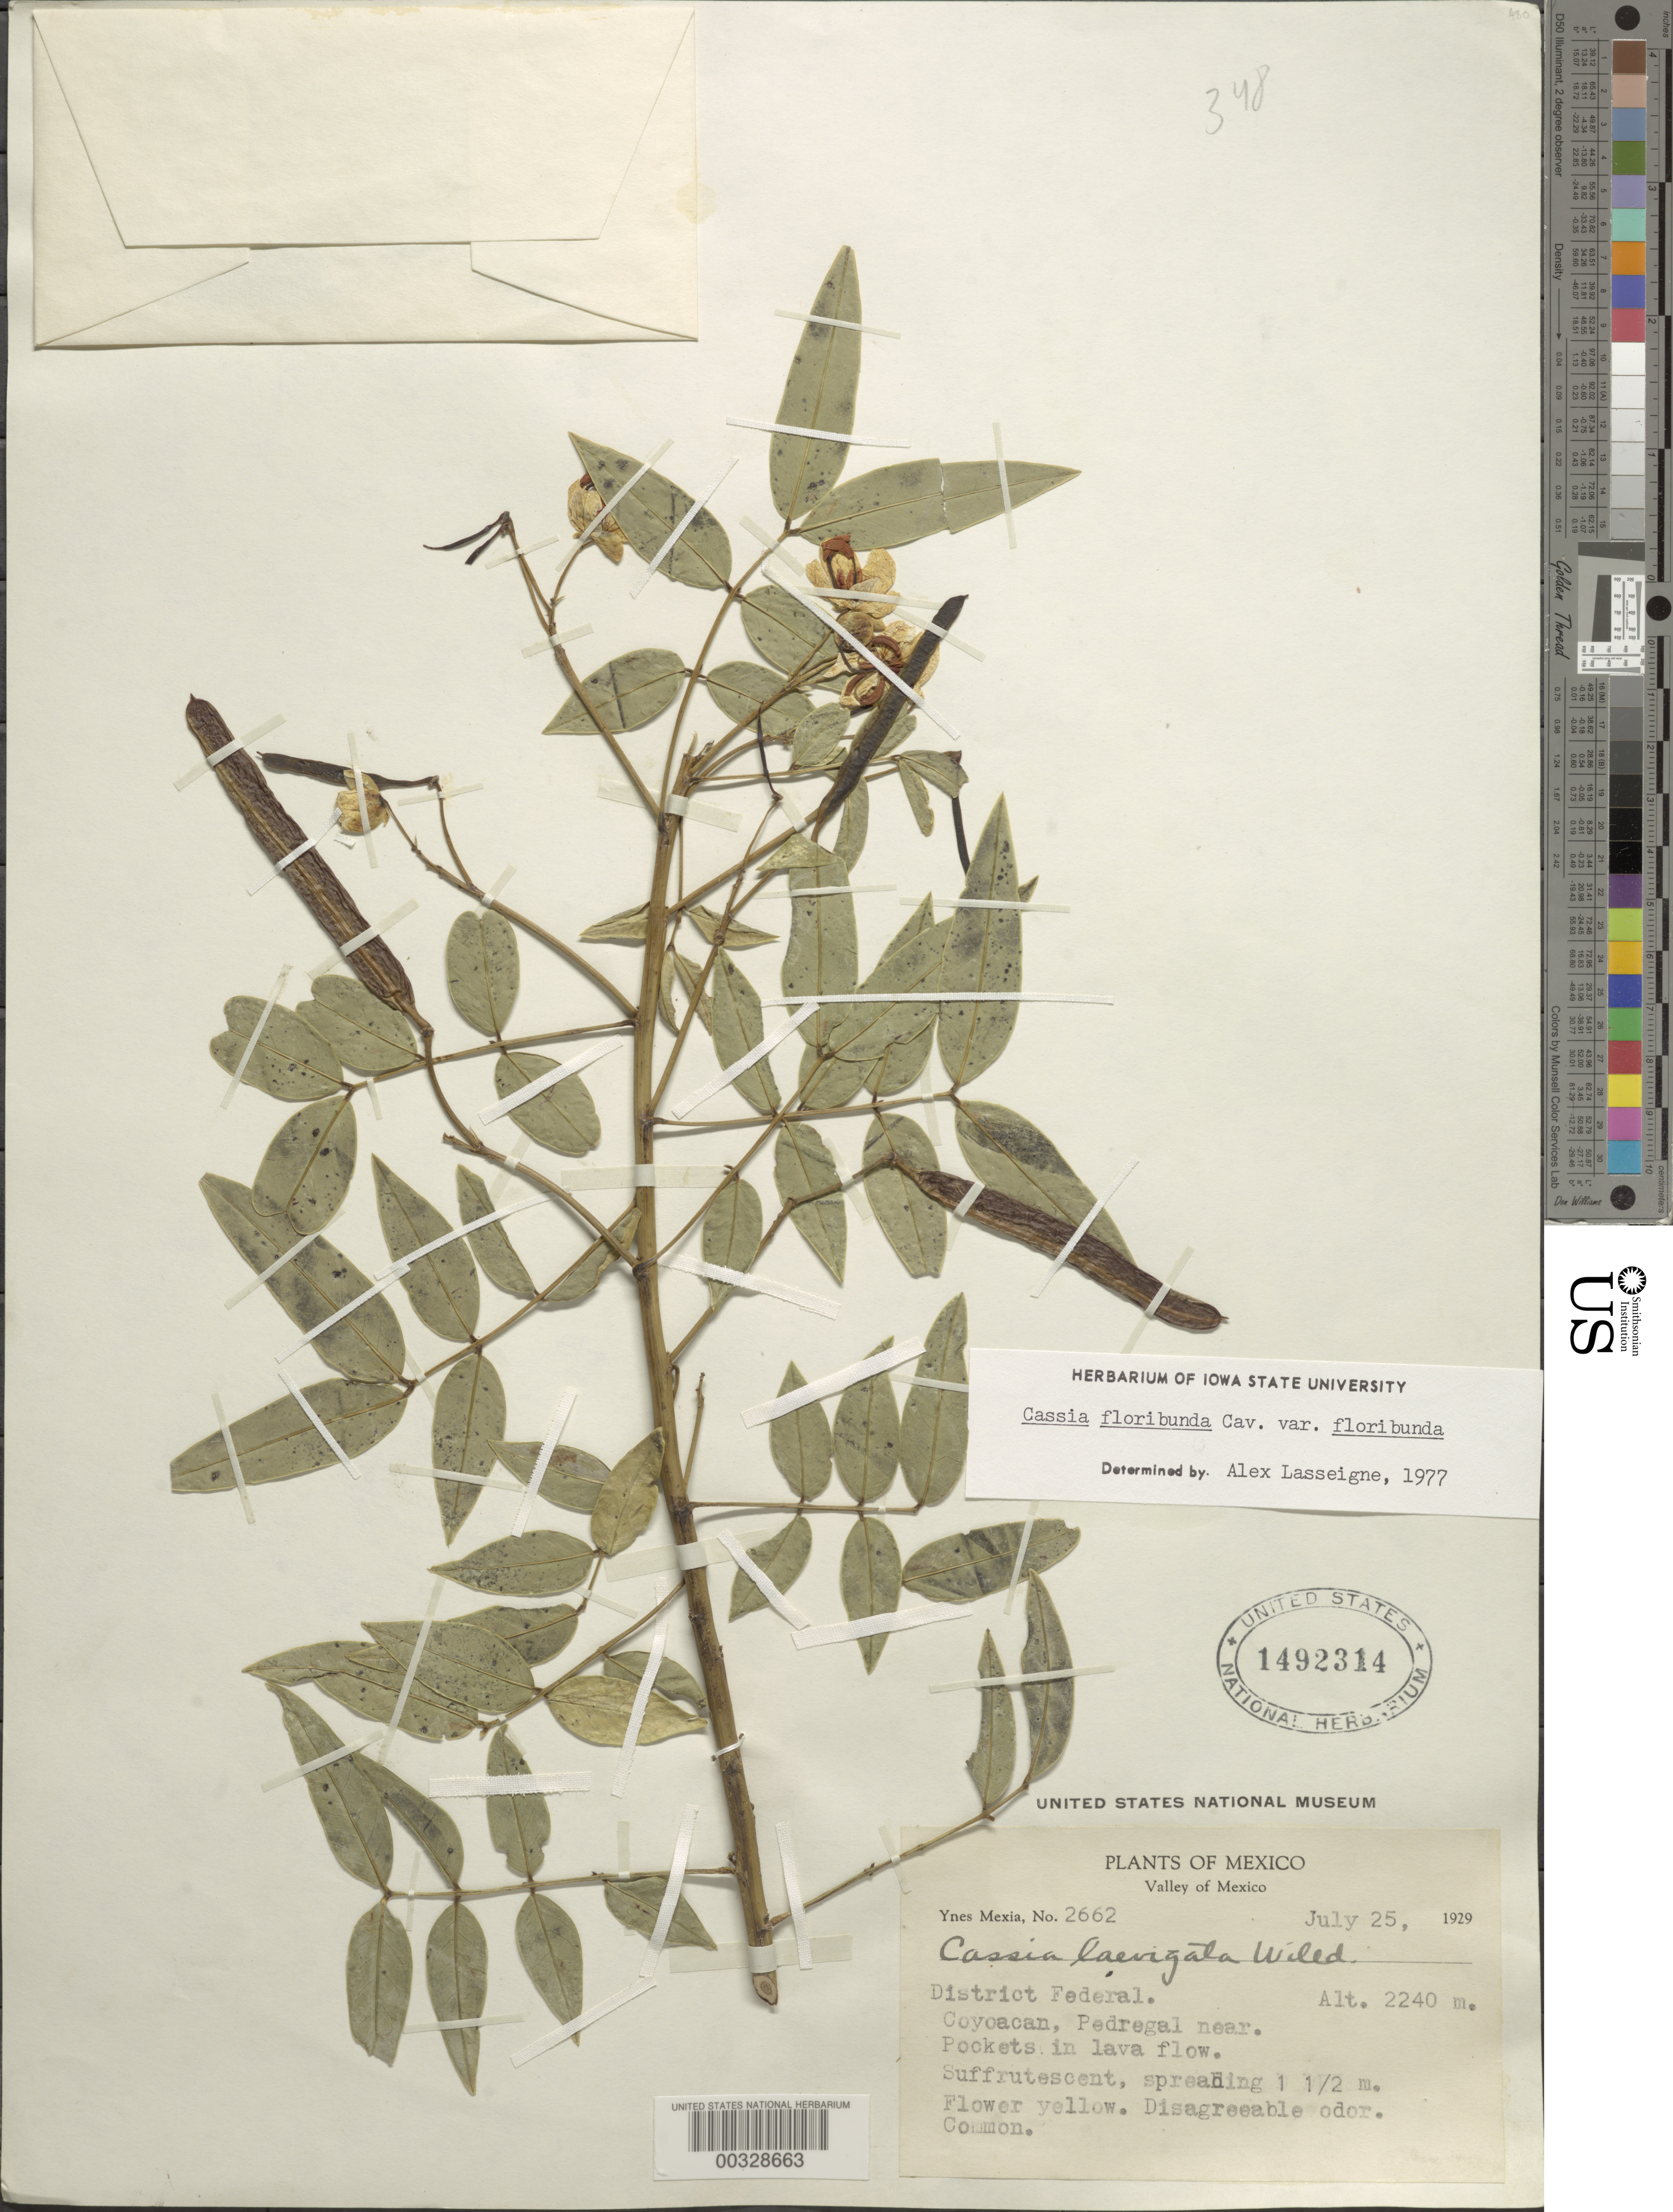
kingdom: Plantae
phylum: Tracheophyta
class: Magnoliopsida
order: Fabales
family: Fabaceae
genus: Senna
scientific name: Senna x floribunda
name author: (Cav.) H.S. Irwin & Barneby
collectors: Y. Mexia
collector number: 2240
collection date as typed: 25 Jul 1929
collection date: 1929-07-25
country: Mexico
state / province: Distrito Federal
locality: Coyoacan, near pedregal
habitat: Pockets in lava flow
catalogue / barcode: US 1492314